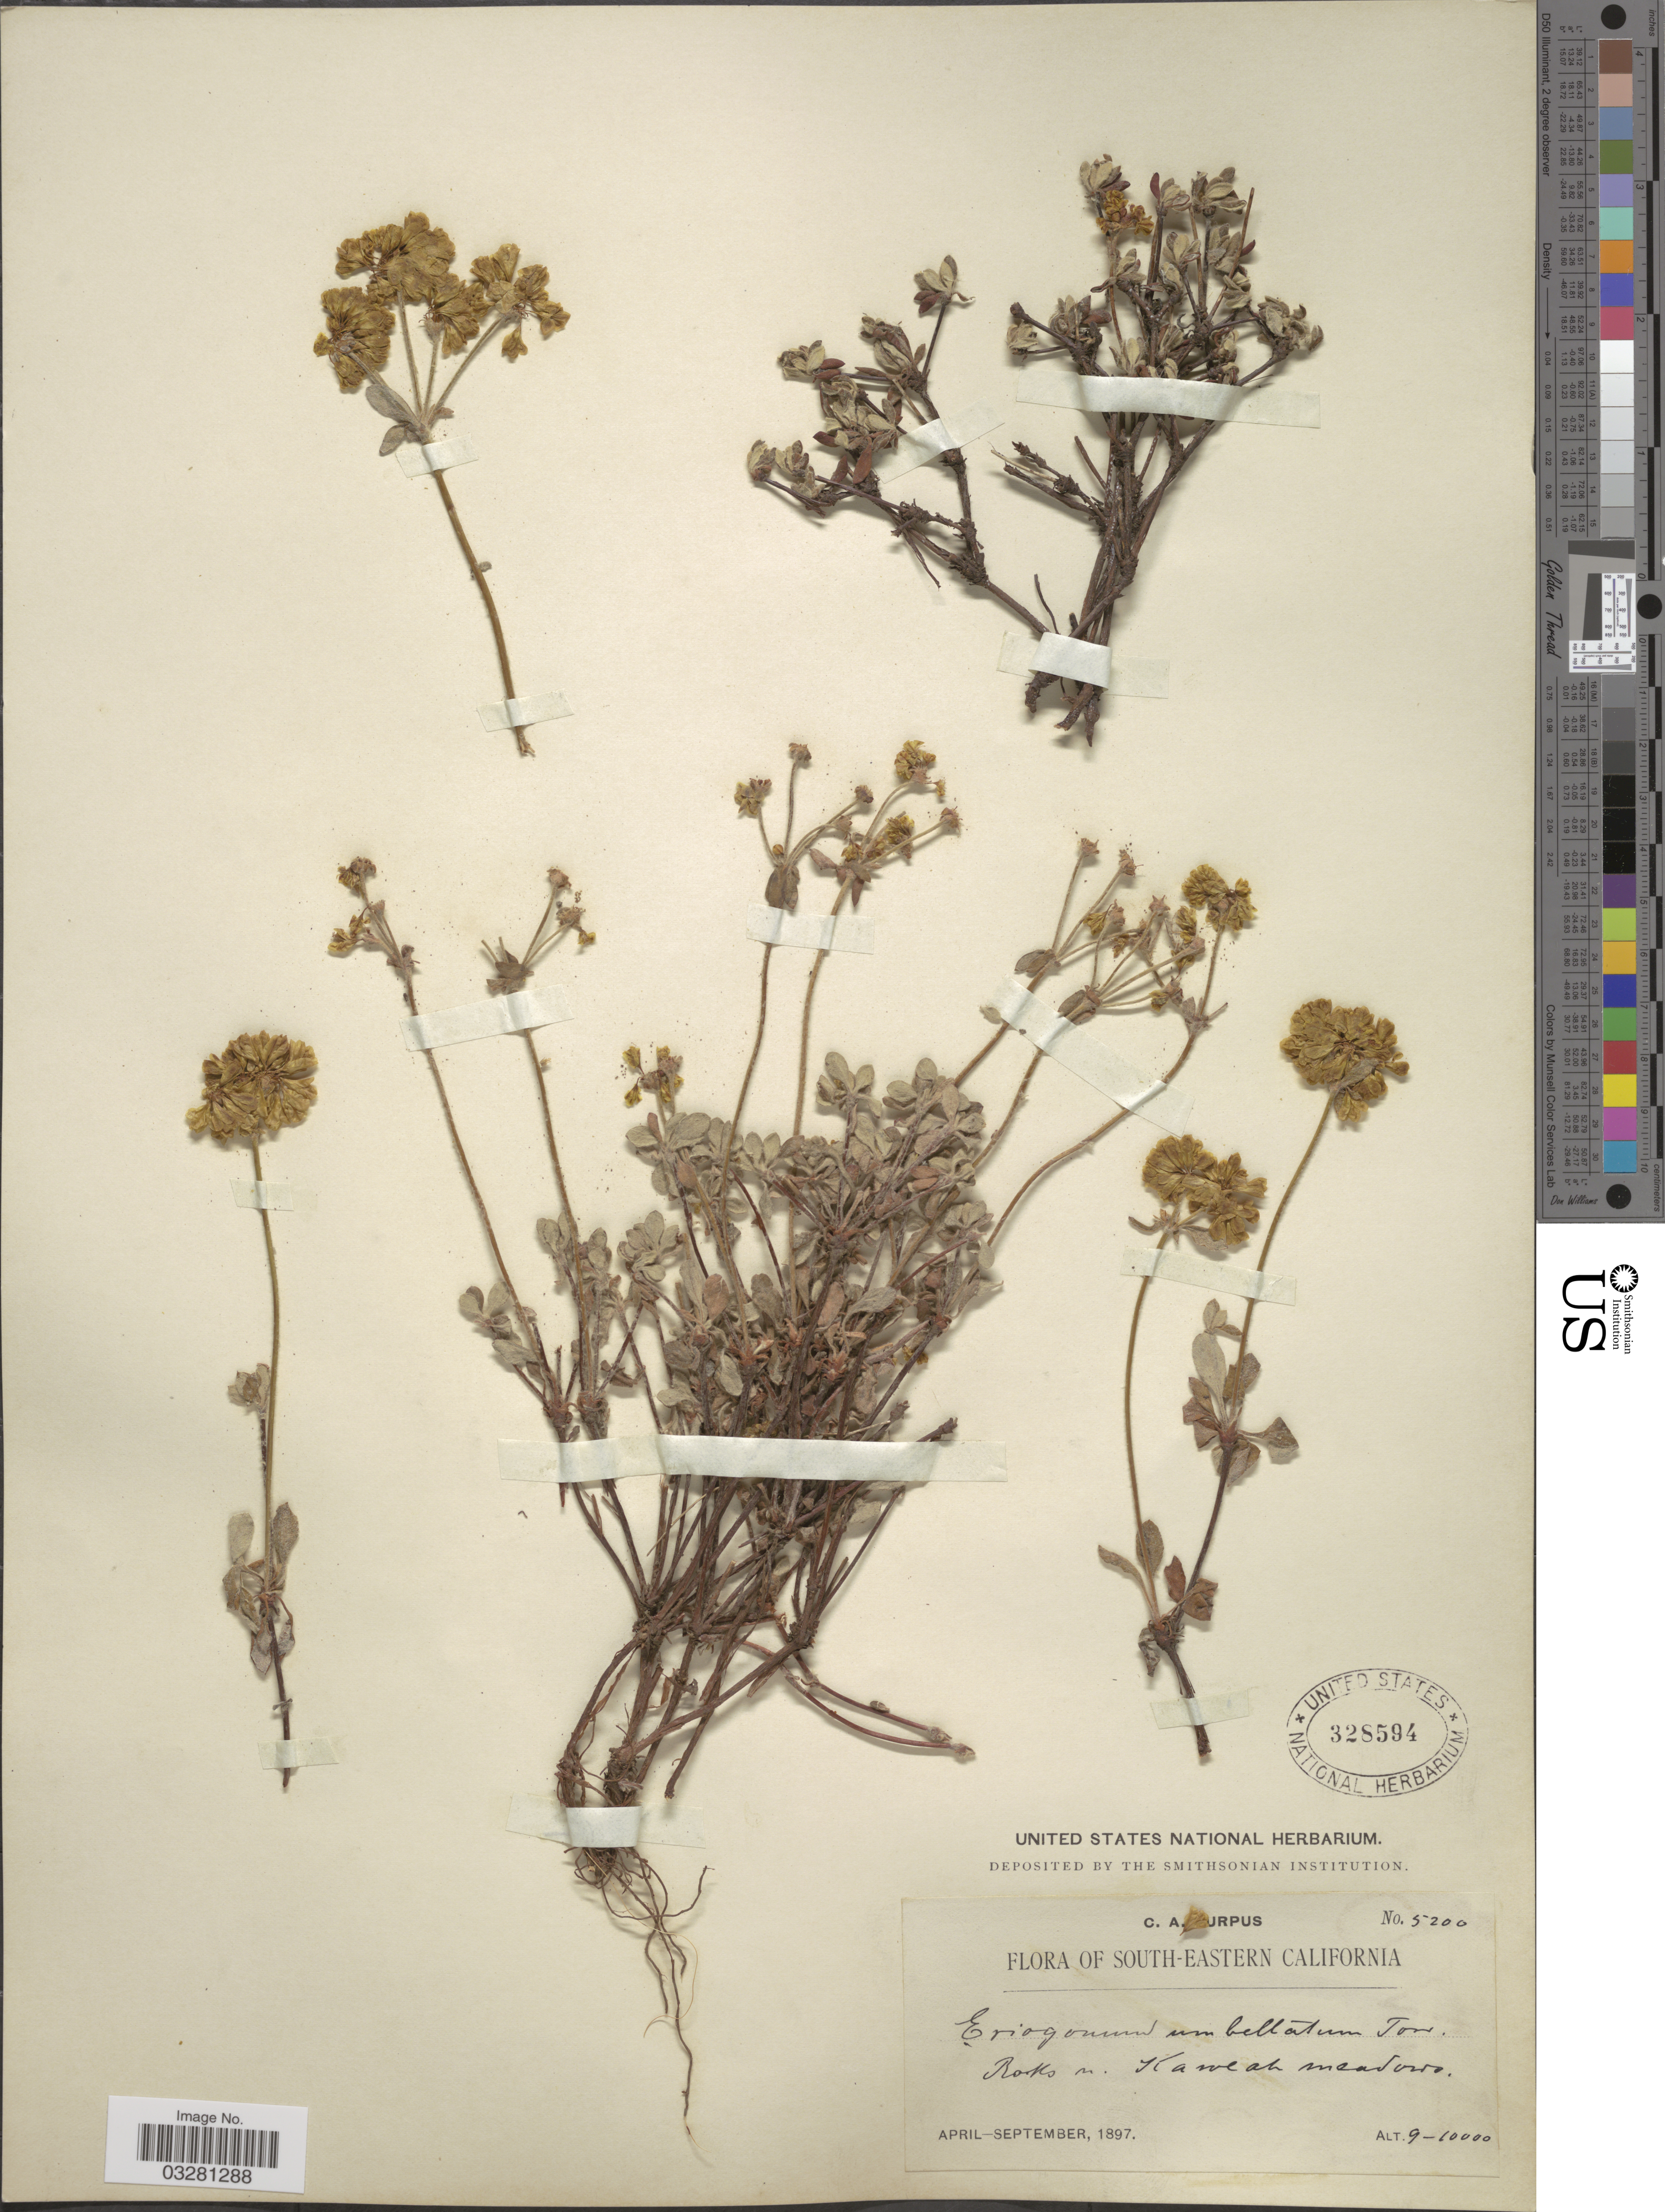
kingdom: Plantae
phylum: Tracheophyta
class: Magnoliopsida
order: Caryophyllales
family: Polygonaceae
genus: Eriogonum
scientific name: Eriogonum umbellatum var. umbellatum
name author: Torr.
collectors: C. A. Purpus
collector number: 5200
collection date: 1897-04/1897-09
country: United States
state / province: California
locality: South-eastern California. Rocks n. Kaweah meadows.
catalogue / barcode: US 328594